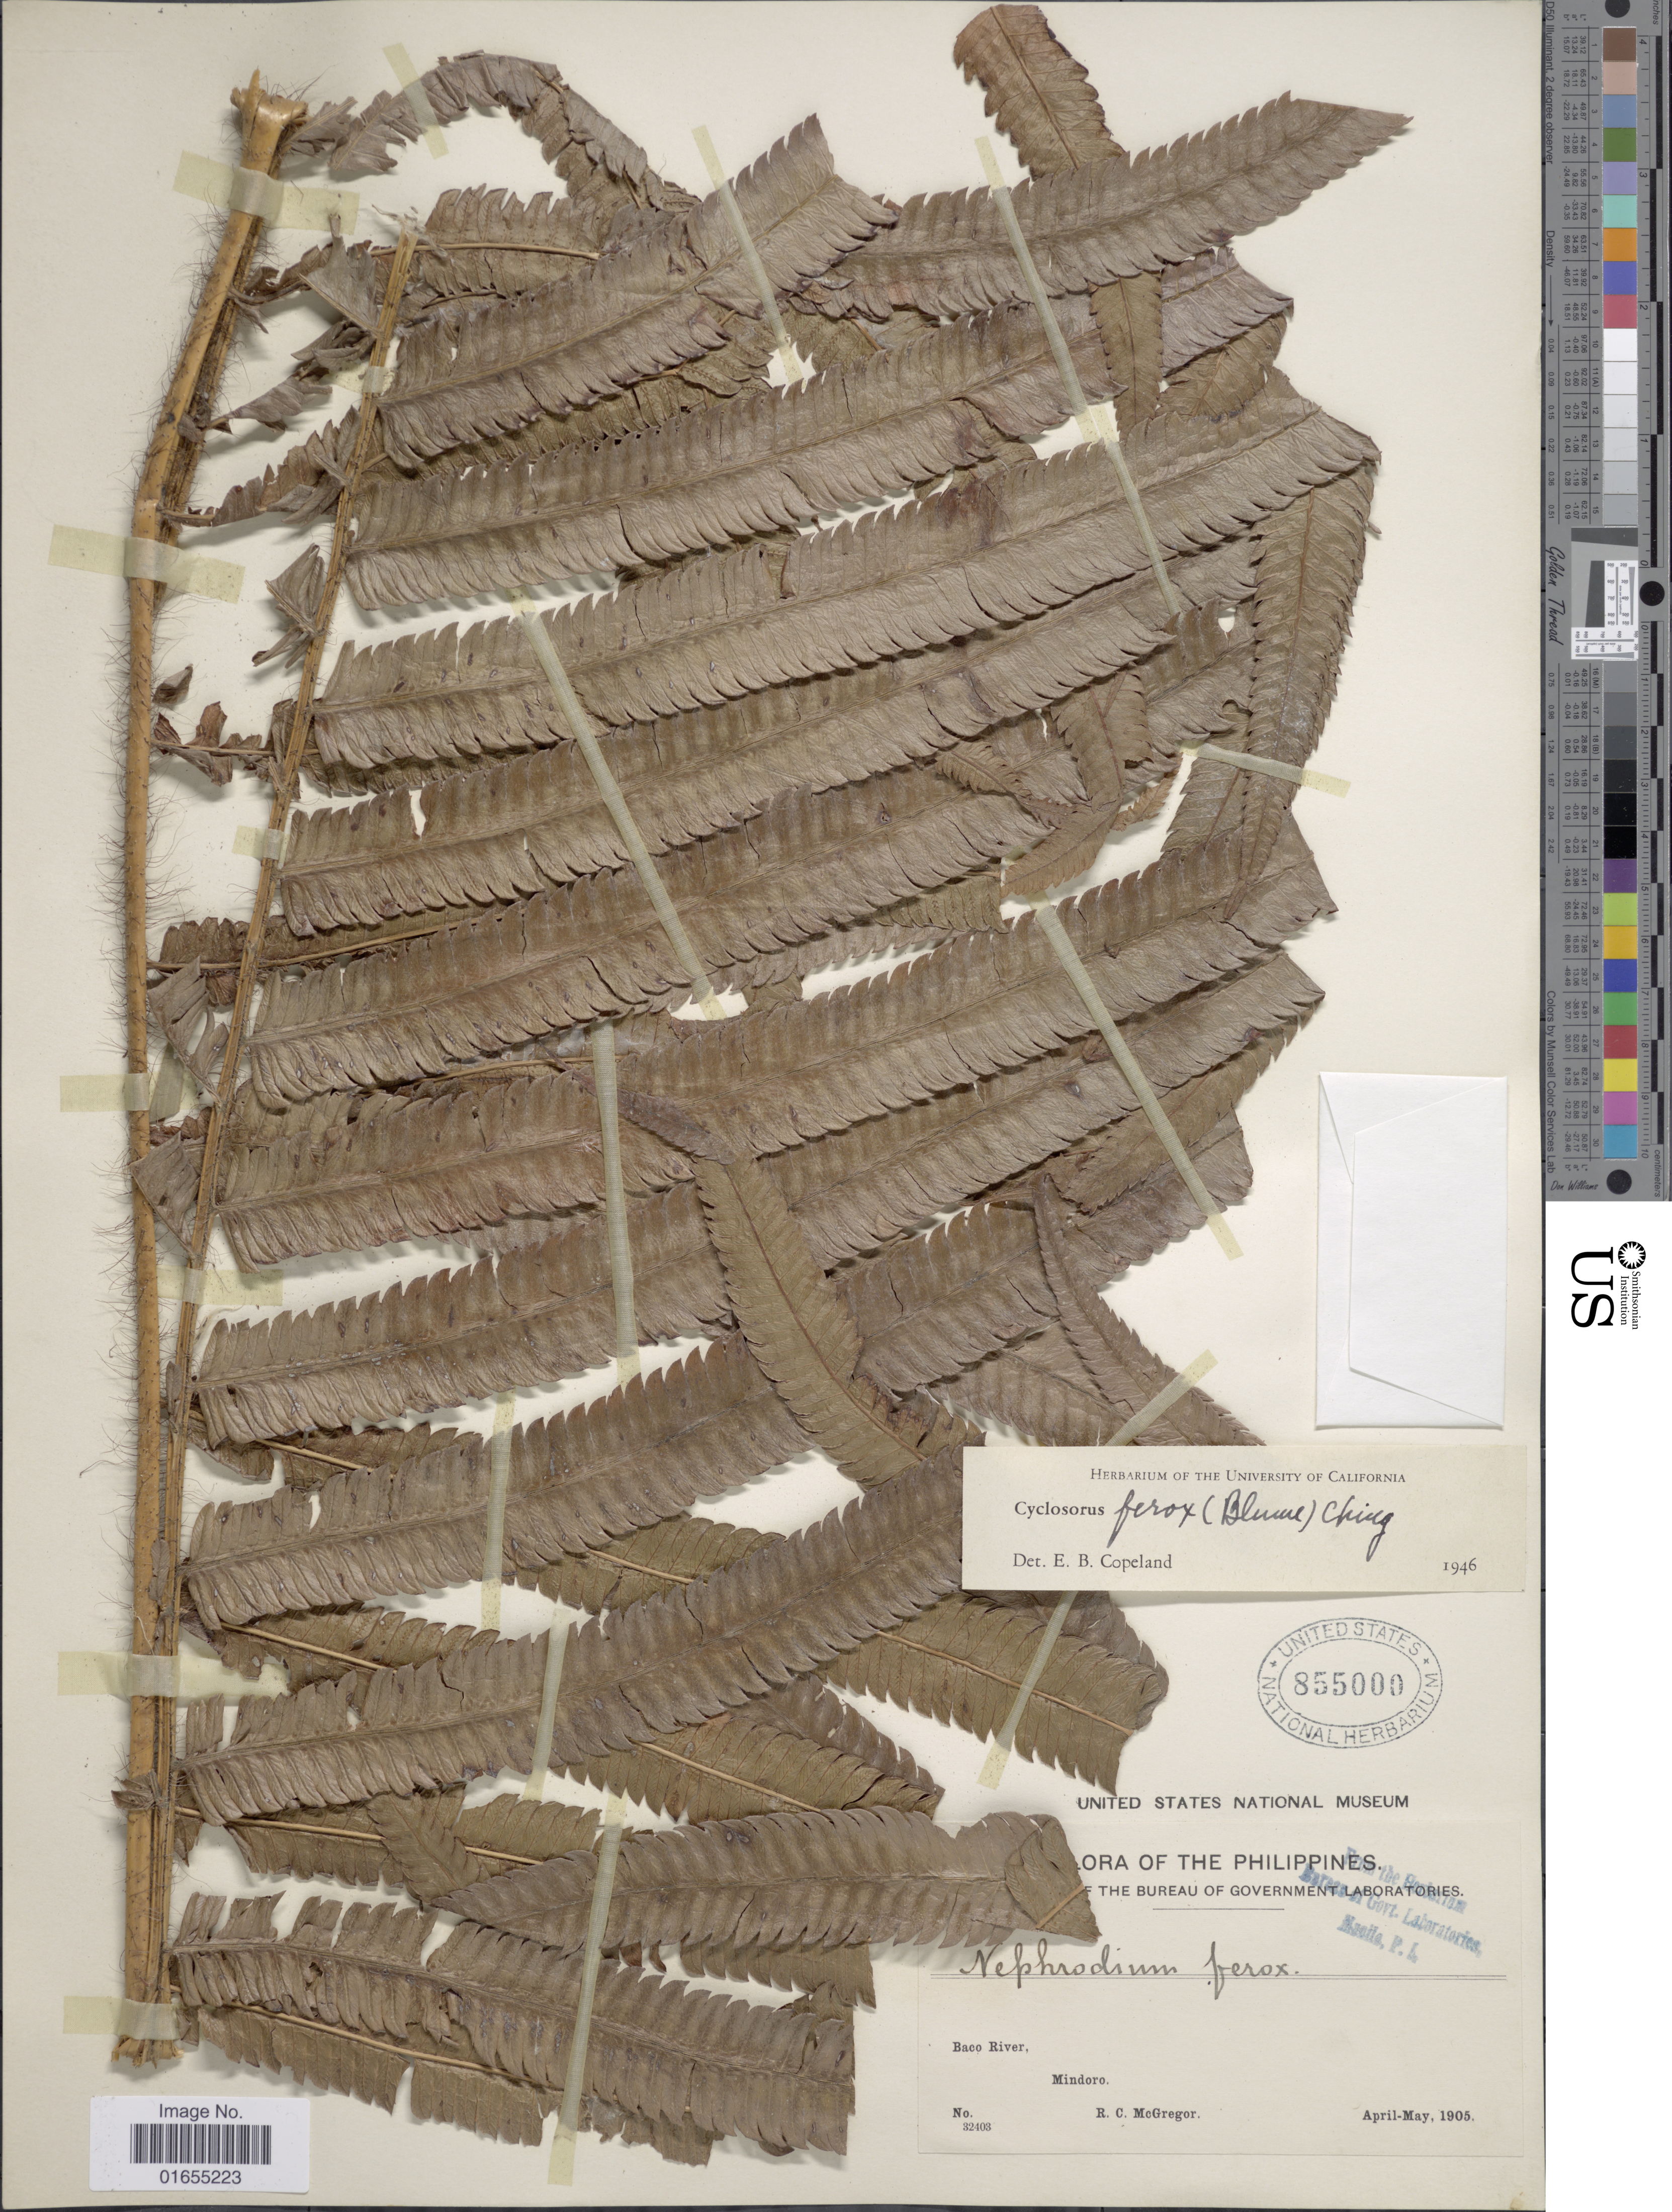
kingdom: Plantae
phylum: Tracheophyta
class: Polypodiopsida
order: Polypodiales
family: Thelypteridaceae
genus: Chingia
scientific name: Chingia ferox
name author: (Blume) Holttum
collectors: R. C. McGregor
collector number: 32403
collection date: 1905-04/1905-05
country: Philippines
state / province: Mimaropa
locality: Baco River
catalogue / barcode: US 855000